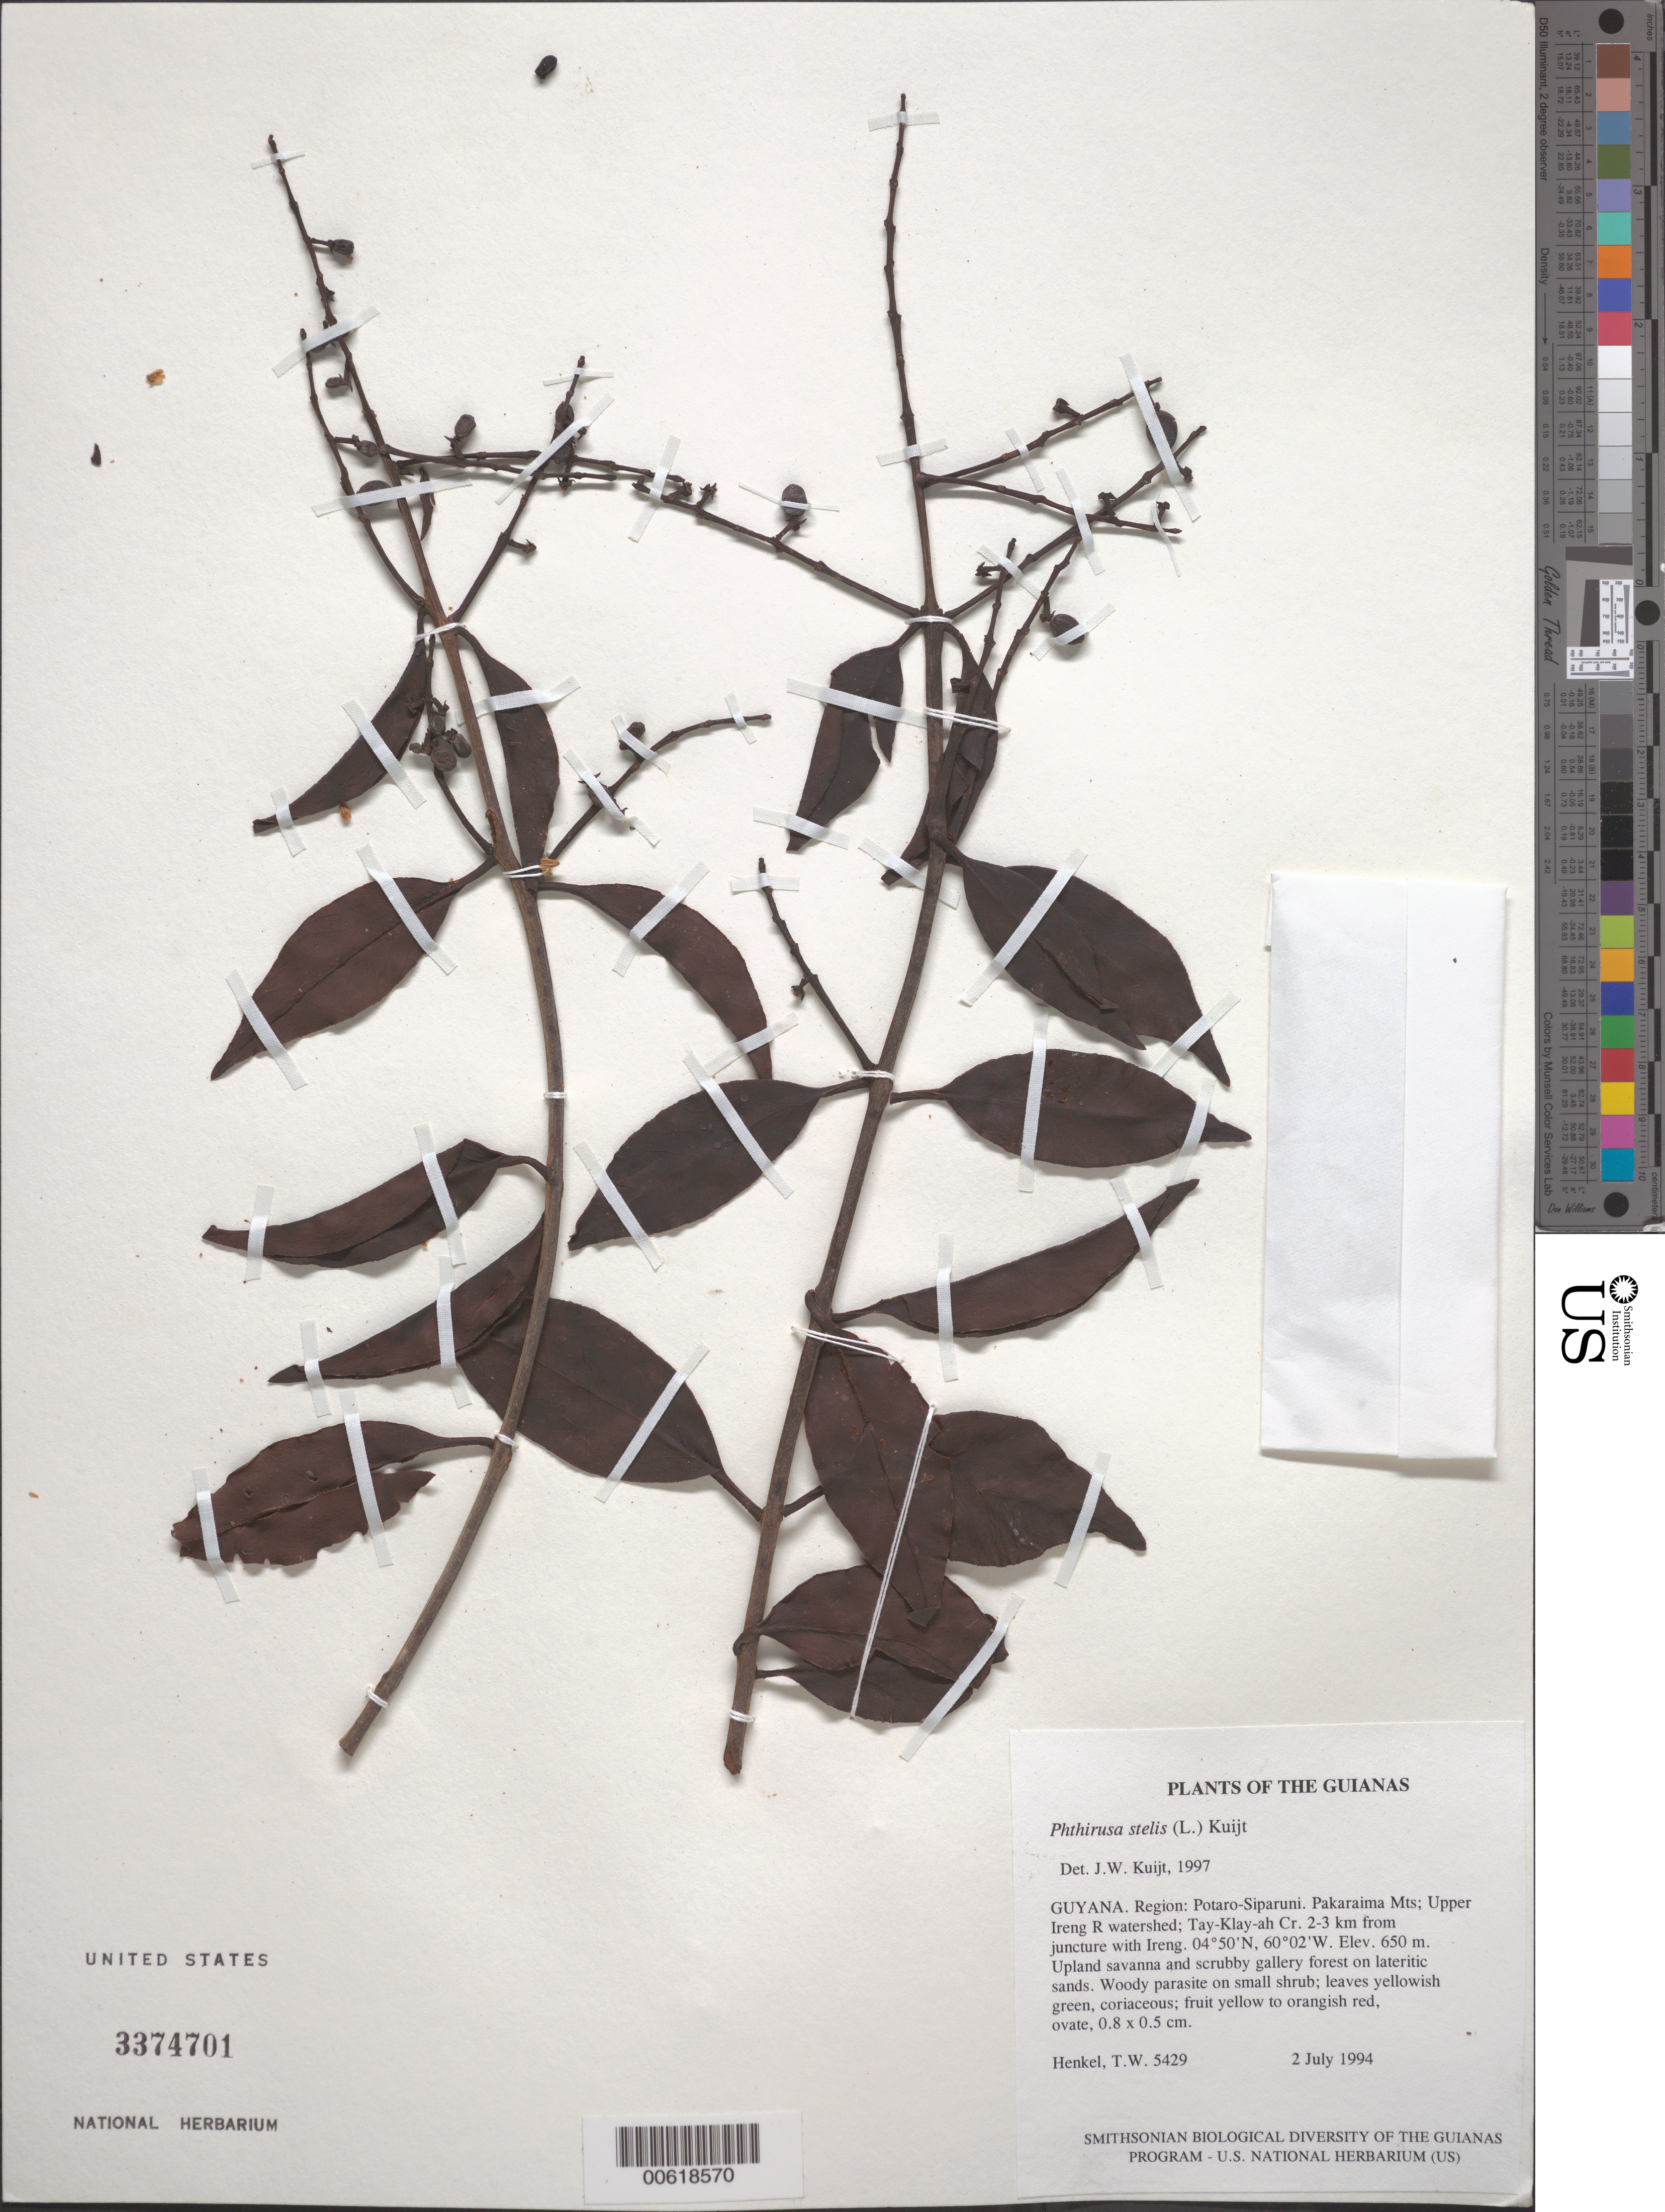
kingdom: Plantae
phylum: Tracheophyta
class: Magnoliopsida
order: Santalales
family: Loranthaceae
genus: Phthirusa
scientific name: Phthirusa stelis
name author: (L.) Kuijt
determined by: Kuijt, Job, (CANADA)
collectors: T. Henkel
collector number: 5429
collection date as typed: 2 July 1994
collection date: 1994-07-02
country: Guyana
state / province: Potaro-Siparuni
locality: Pakaraima Mts; Upper Ireng R watershed; Tay-Klay-ah Cr. 2-3 km from juncture with Ireng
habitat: Upland savanna and scrubby gallery forest on lateritic sands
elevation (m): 650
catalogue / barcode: US 3374701